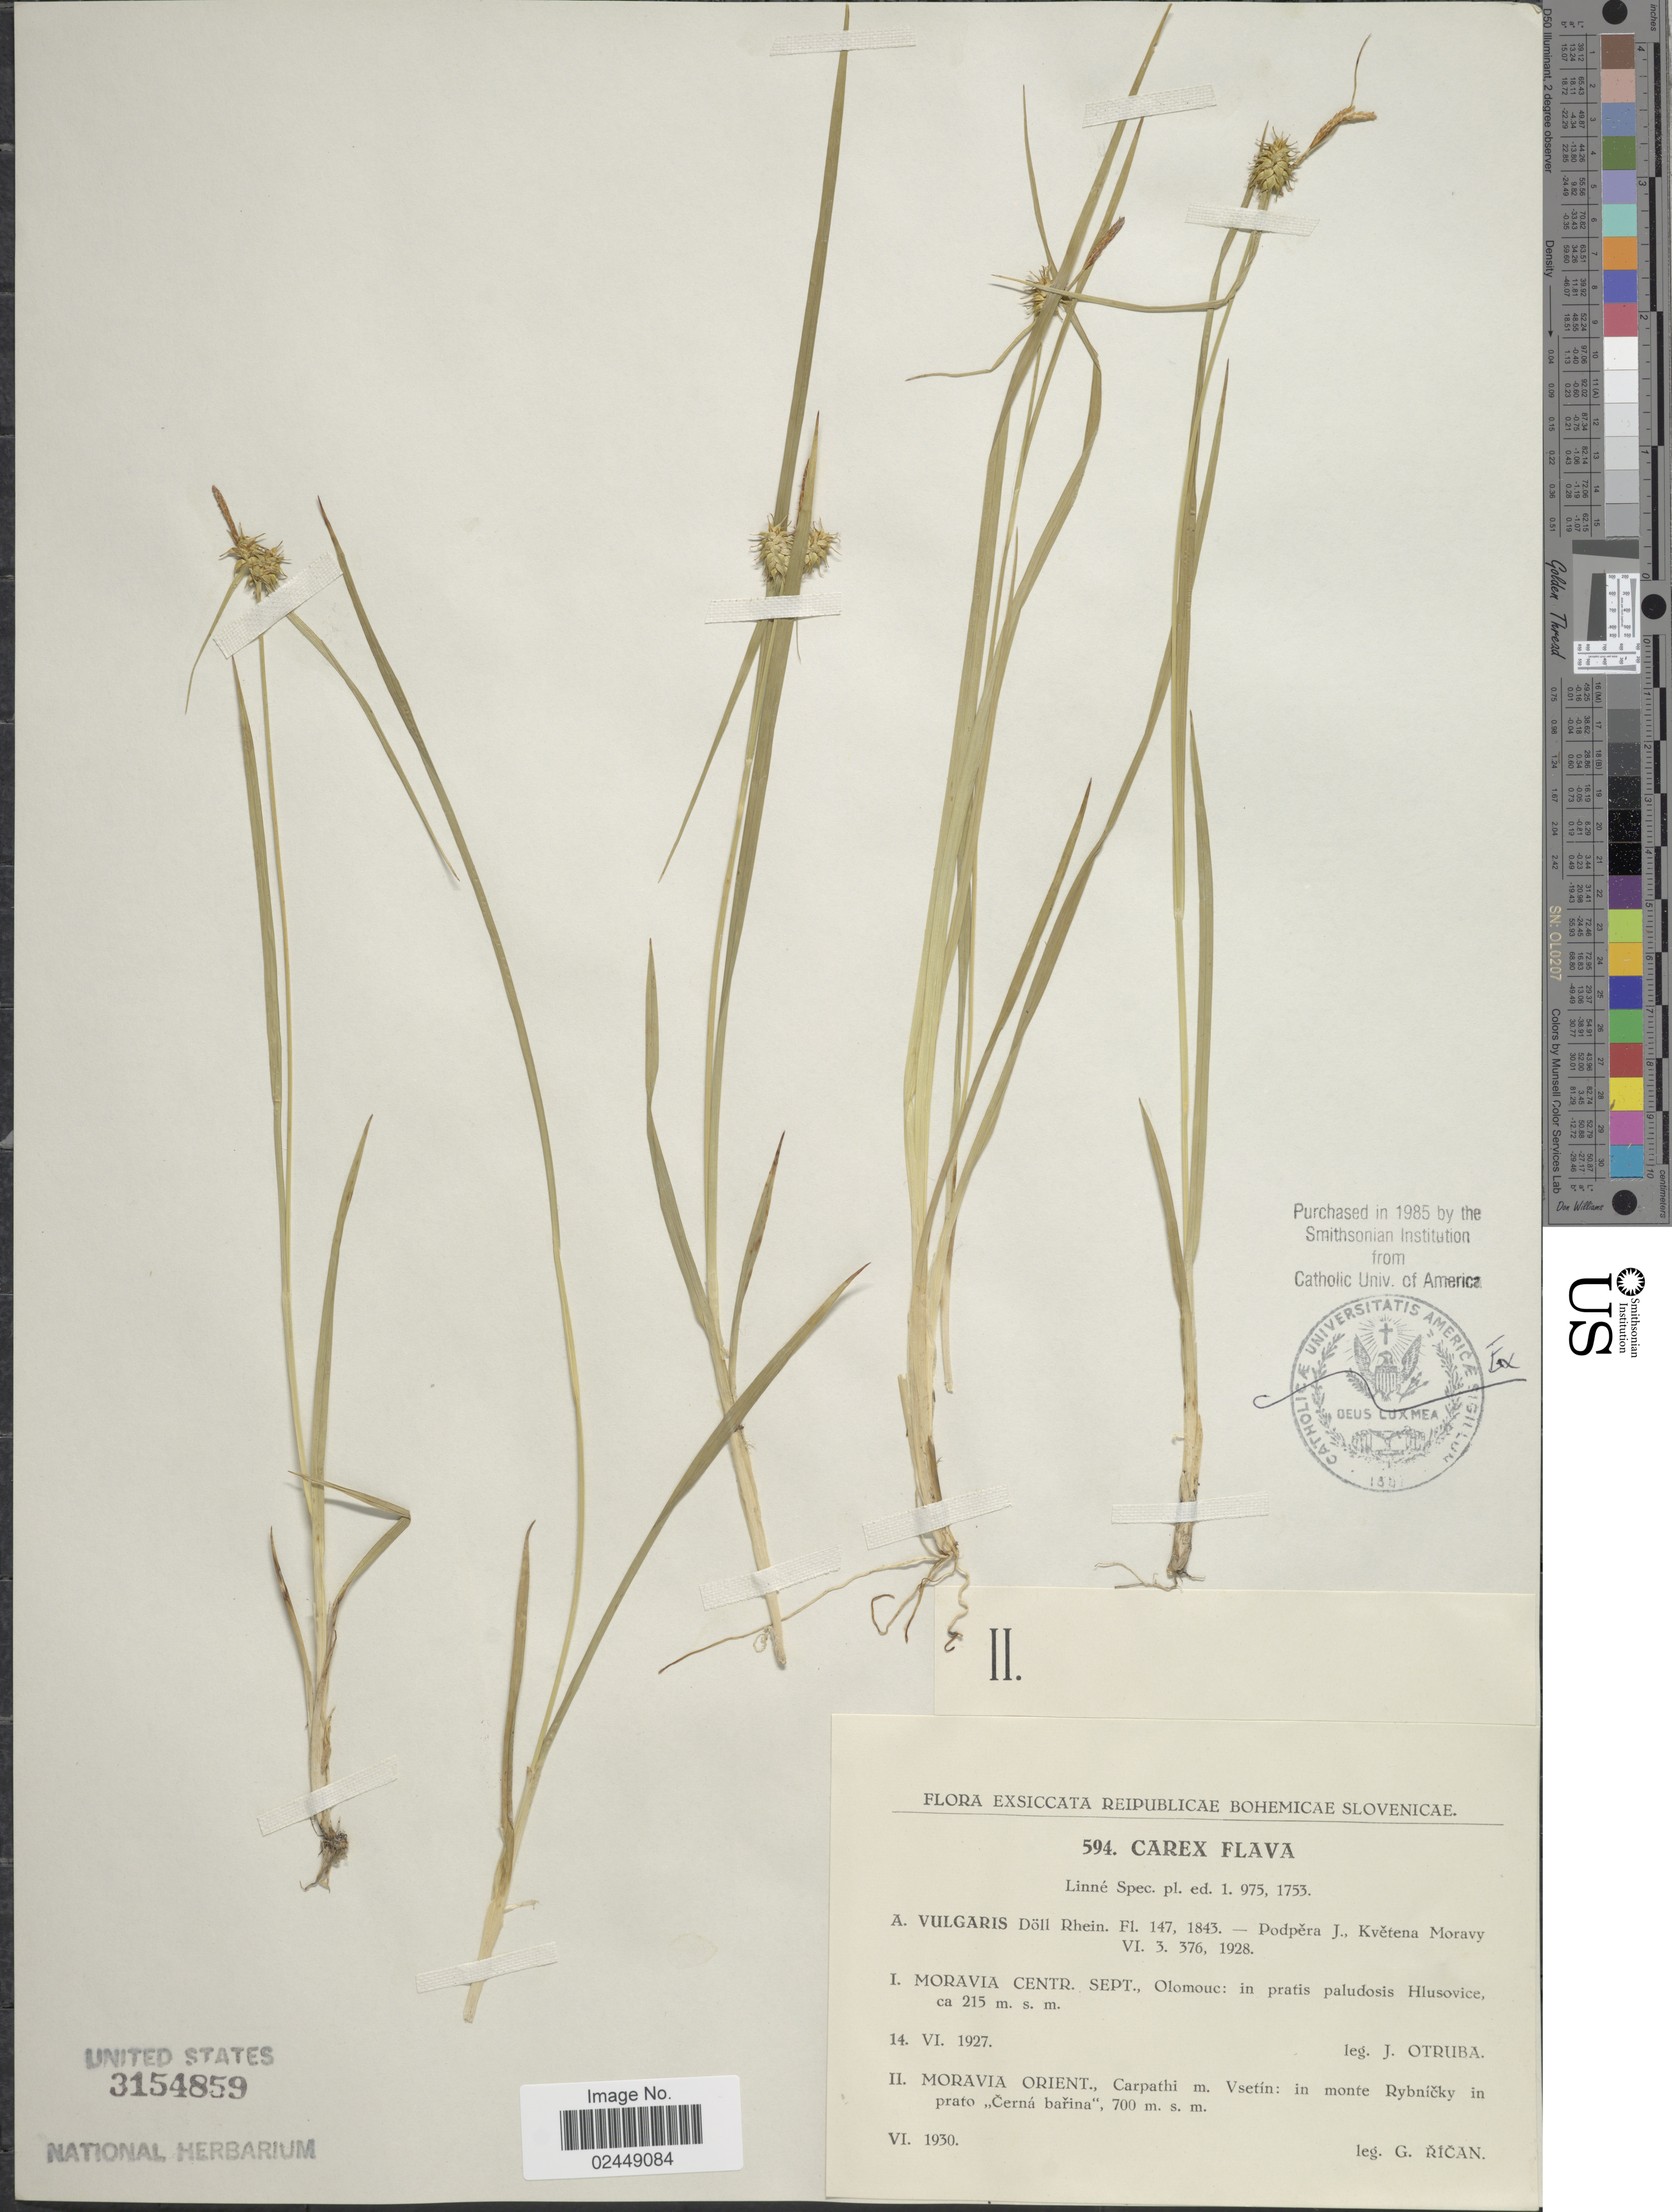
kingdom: Plantae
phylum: Tracheophyta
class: Liliopsida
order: Poales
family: Cyperaceae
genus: Carex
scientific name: Carex flava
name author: L.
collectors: G. Rican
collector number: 594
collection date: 1930-04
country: Czechia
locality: Moravia Orient., Carpathi m. Vsetín: in monte Rybnicky in prato ,,Cerná barína'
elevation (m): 700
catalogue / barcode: US 3154859